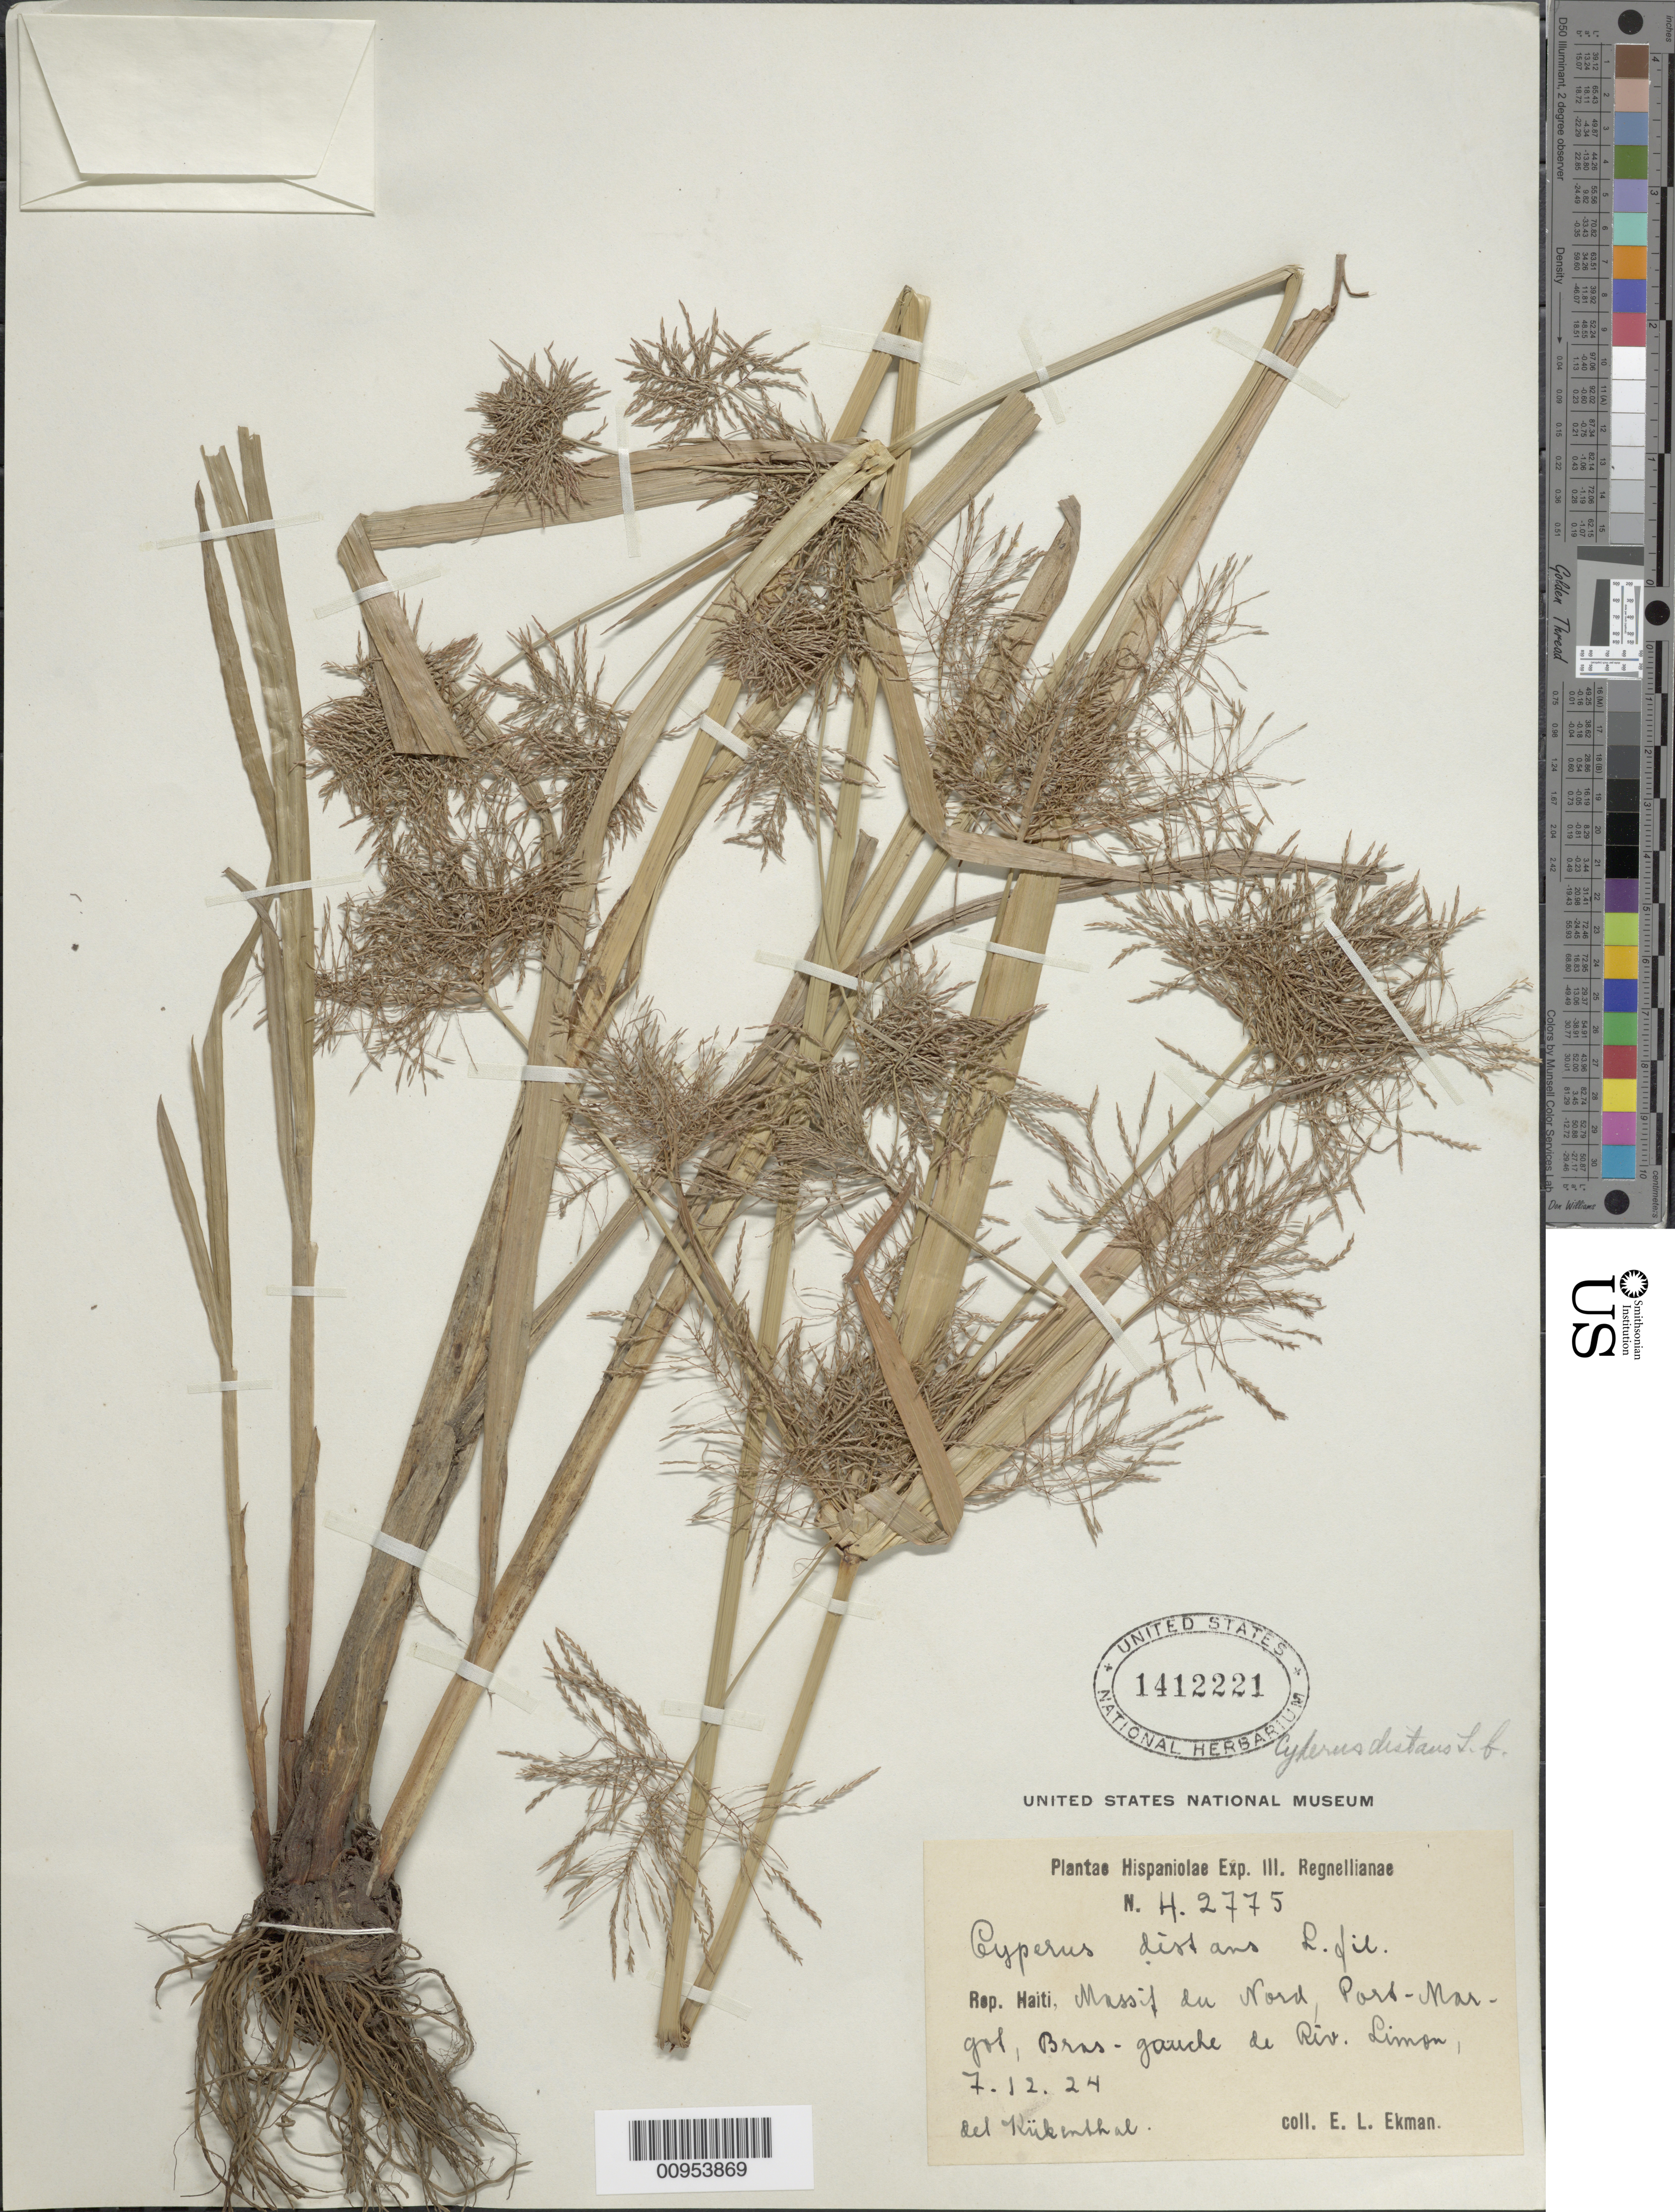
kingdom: Plantae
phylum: Tracheophyta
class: Liliopsida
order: Poales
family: Cyperaceae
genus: Cyperus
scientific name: Cyperus distans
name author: L. f.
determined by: Kükenthal, G.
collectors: E. L. Ekman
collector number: H 2775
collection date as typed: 07 Dec 1924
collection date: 1924-12-07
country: Haiti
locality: Massif du Nord, Port Marigot, Bras gauche de Riv. Limon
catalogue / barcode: US 1412221